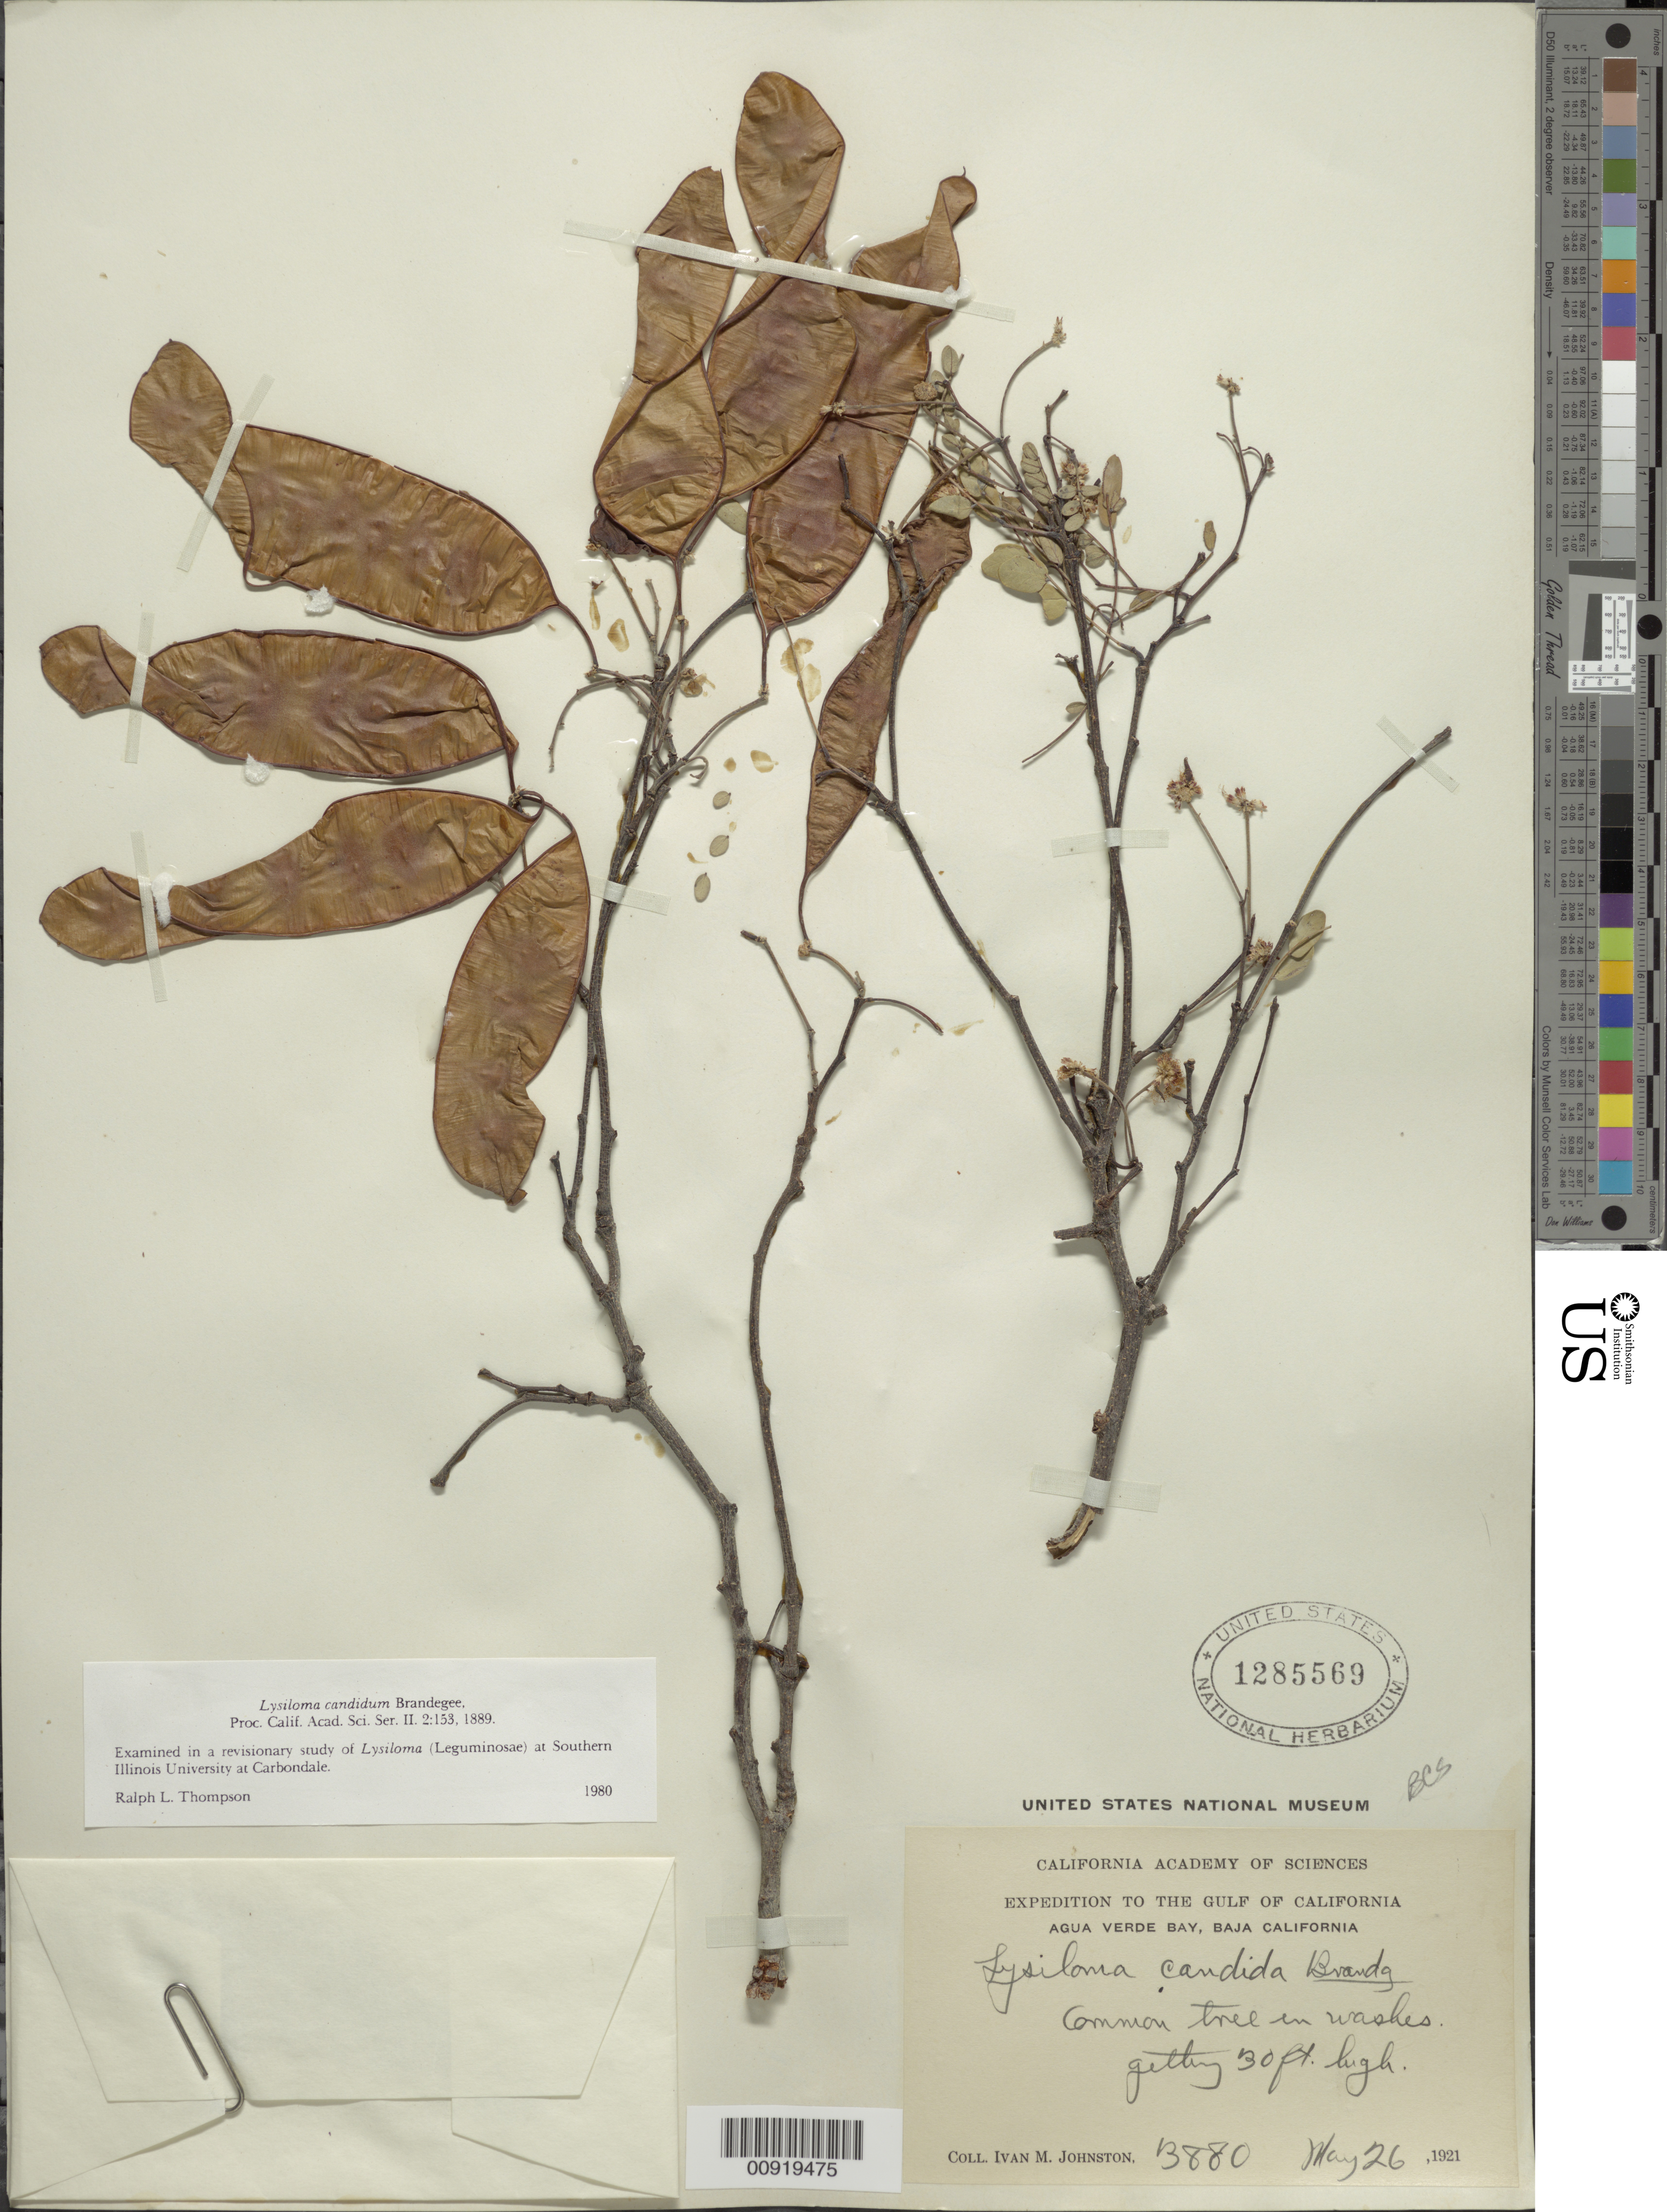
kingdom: Plantae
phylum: Tracheophyta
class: Magnoliopsida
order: Fabales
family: Fabaceae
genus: Lysiloma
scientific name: Lysiloma candidum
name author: Brandegee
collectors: I.M. Johnston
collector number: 3880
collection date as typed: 26 May 1921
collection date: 1921-05-26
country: Mexico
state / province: Baja California Sur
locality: Agua Verde Bay, Baja California.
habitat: In washes.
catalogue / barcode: US 1285569